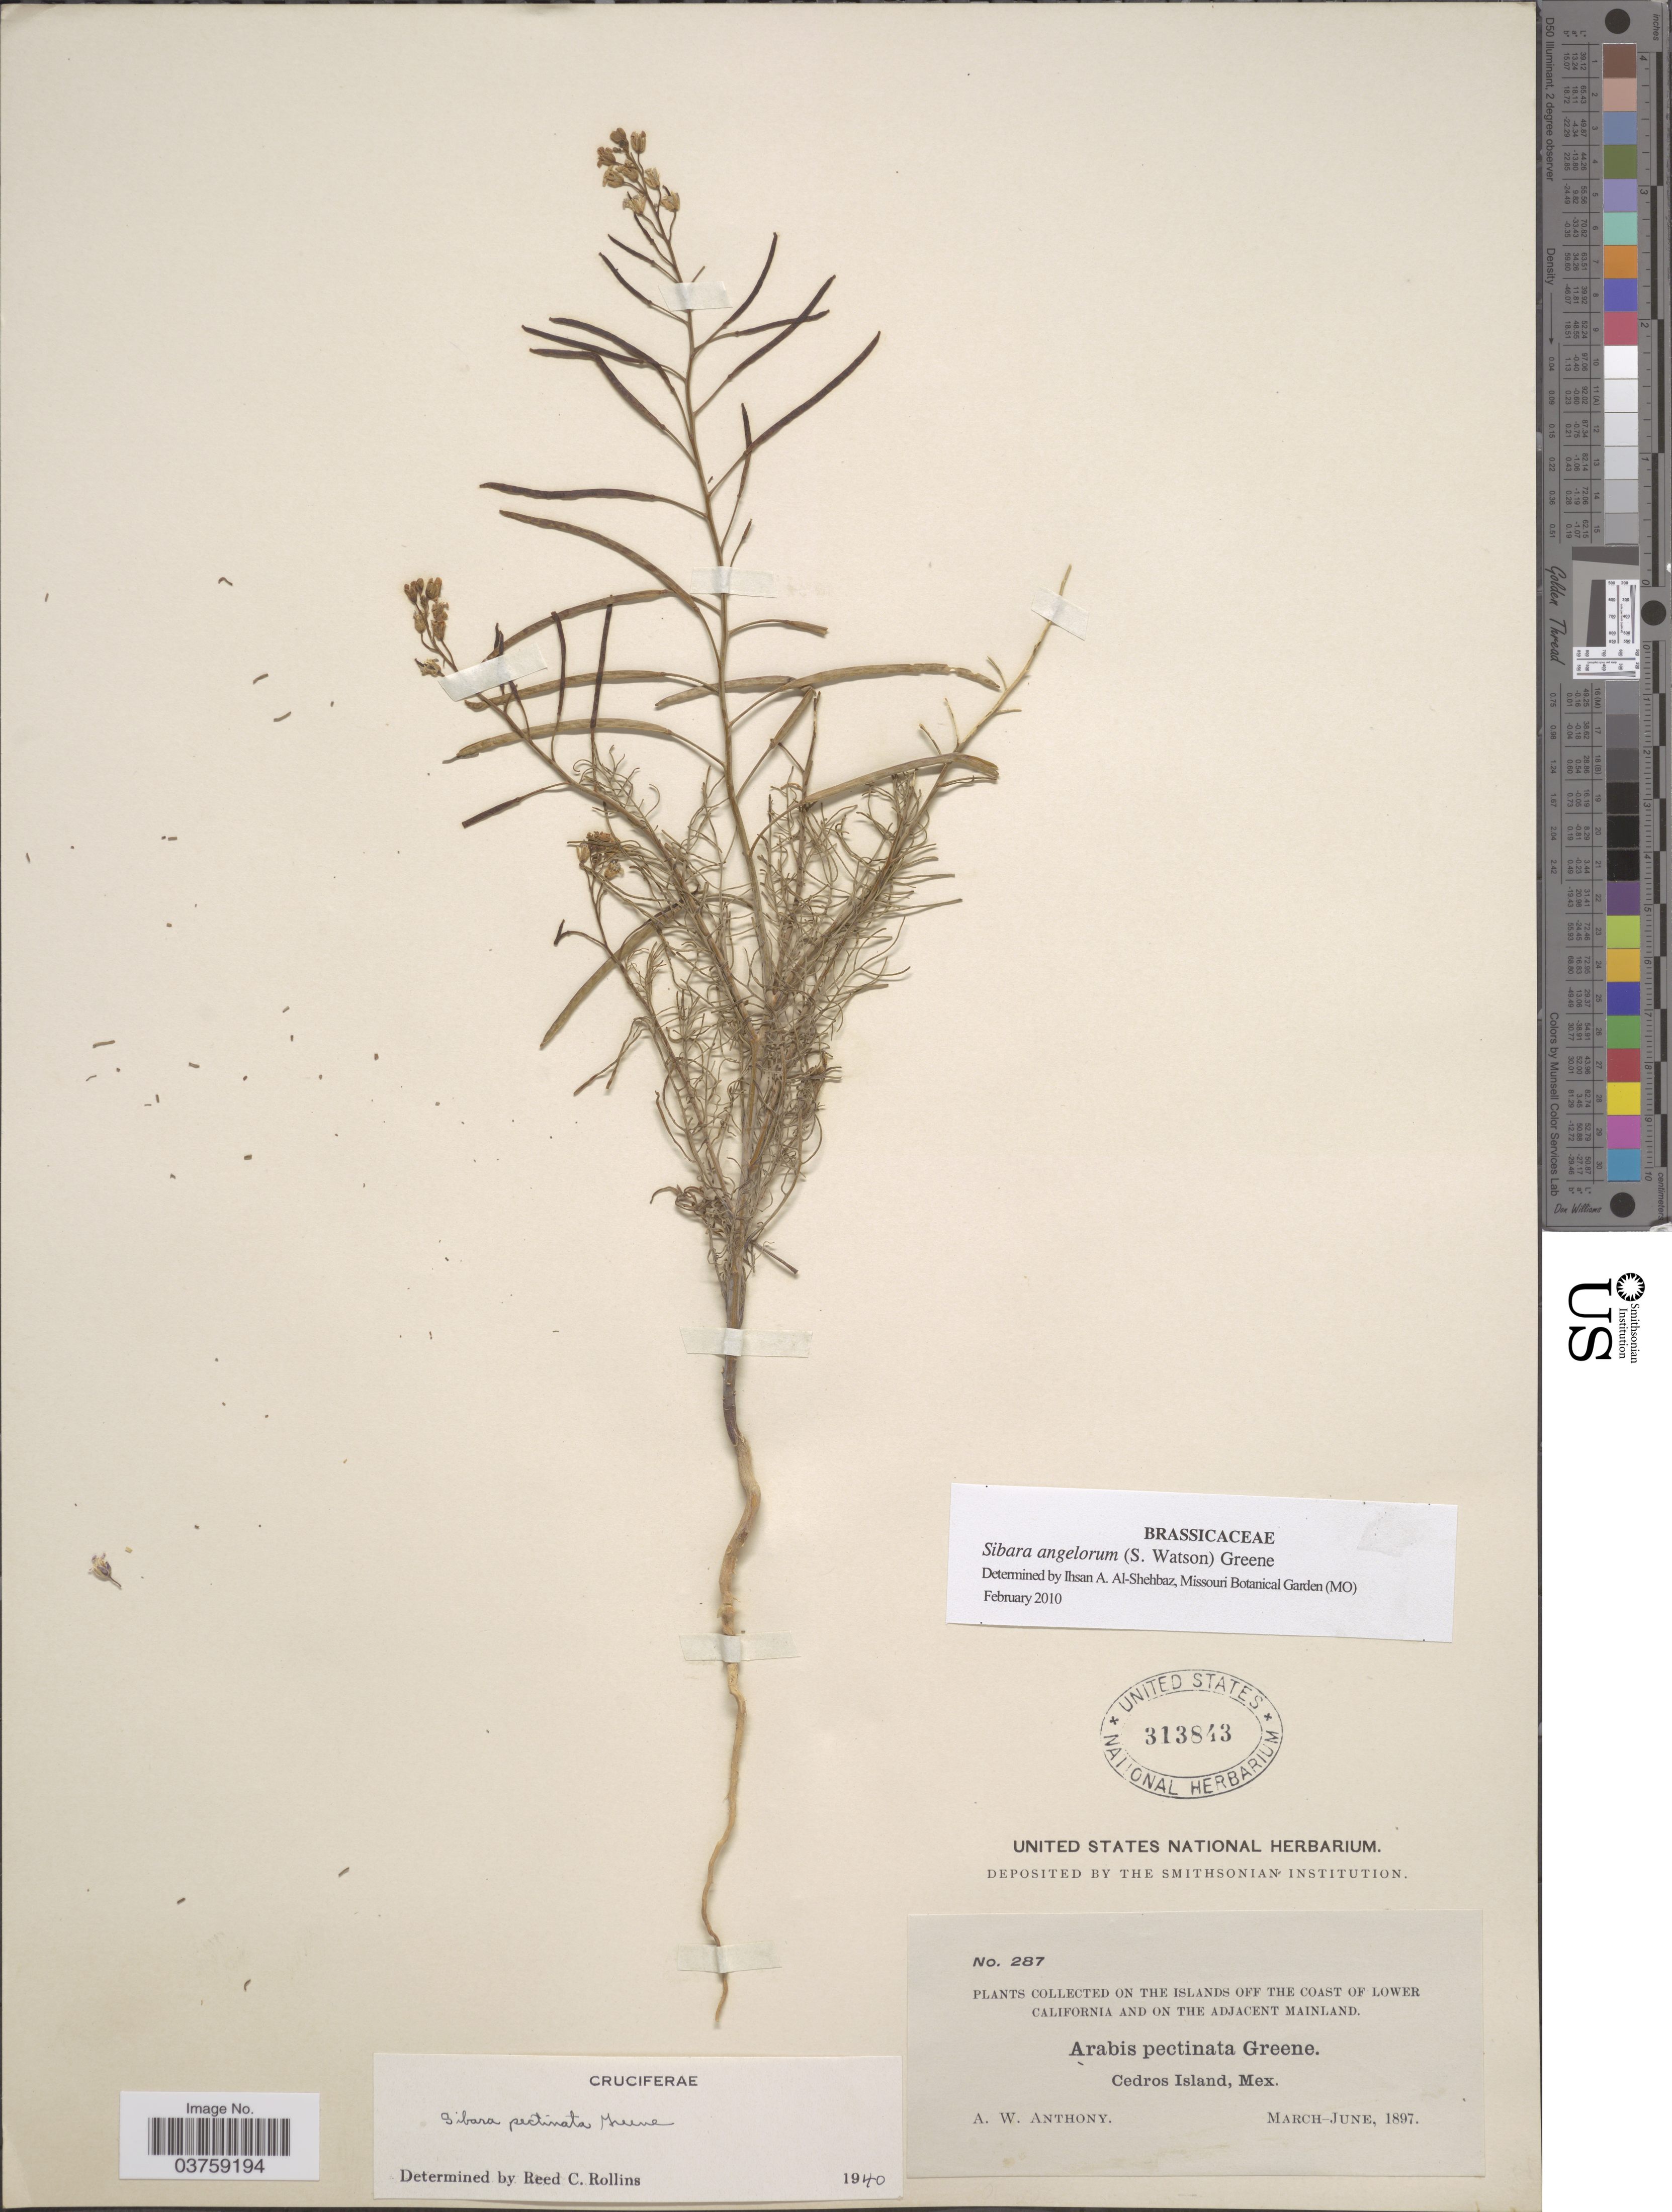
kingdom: Plantae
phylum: Tracheophyta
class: Magnoliopsida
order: Brassicales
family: Brassicaceae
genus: Sibara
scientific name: Sibara angelorum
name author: (S. Watson) Greene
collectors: A. W. Anthony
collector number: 287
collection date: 1897-03/1897-06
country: Mexico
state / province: Baja California Norte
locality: On the Islands off the Coast of Lower California and on the adjacent mainland. Cedros Island.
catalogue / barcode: US 313843